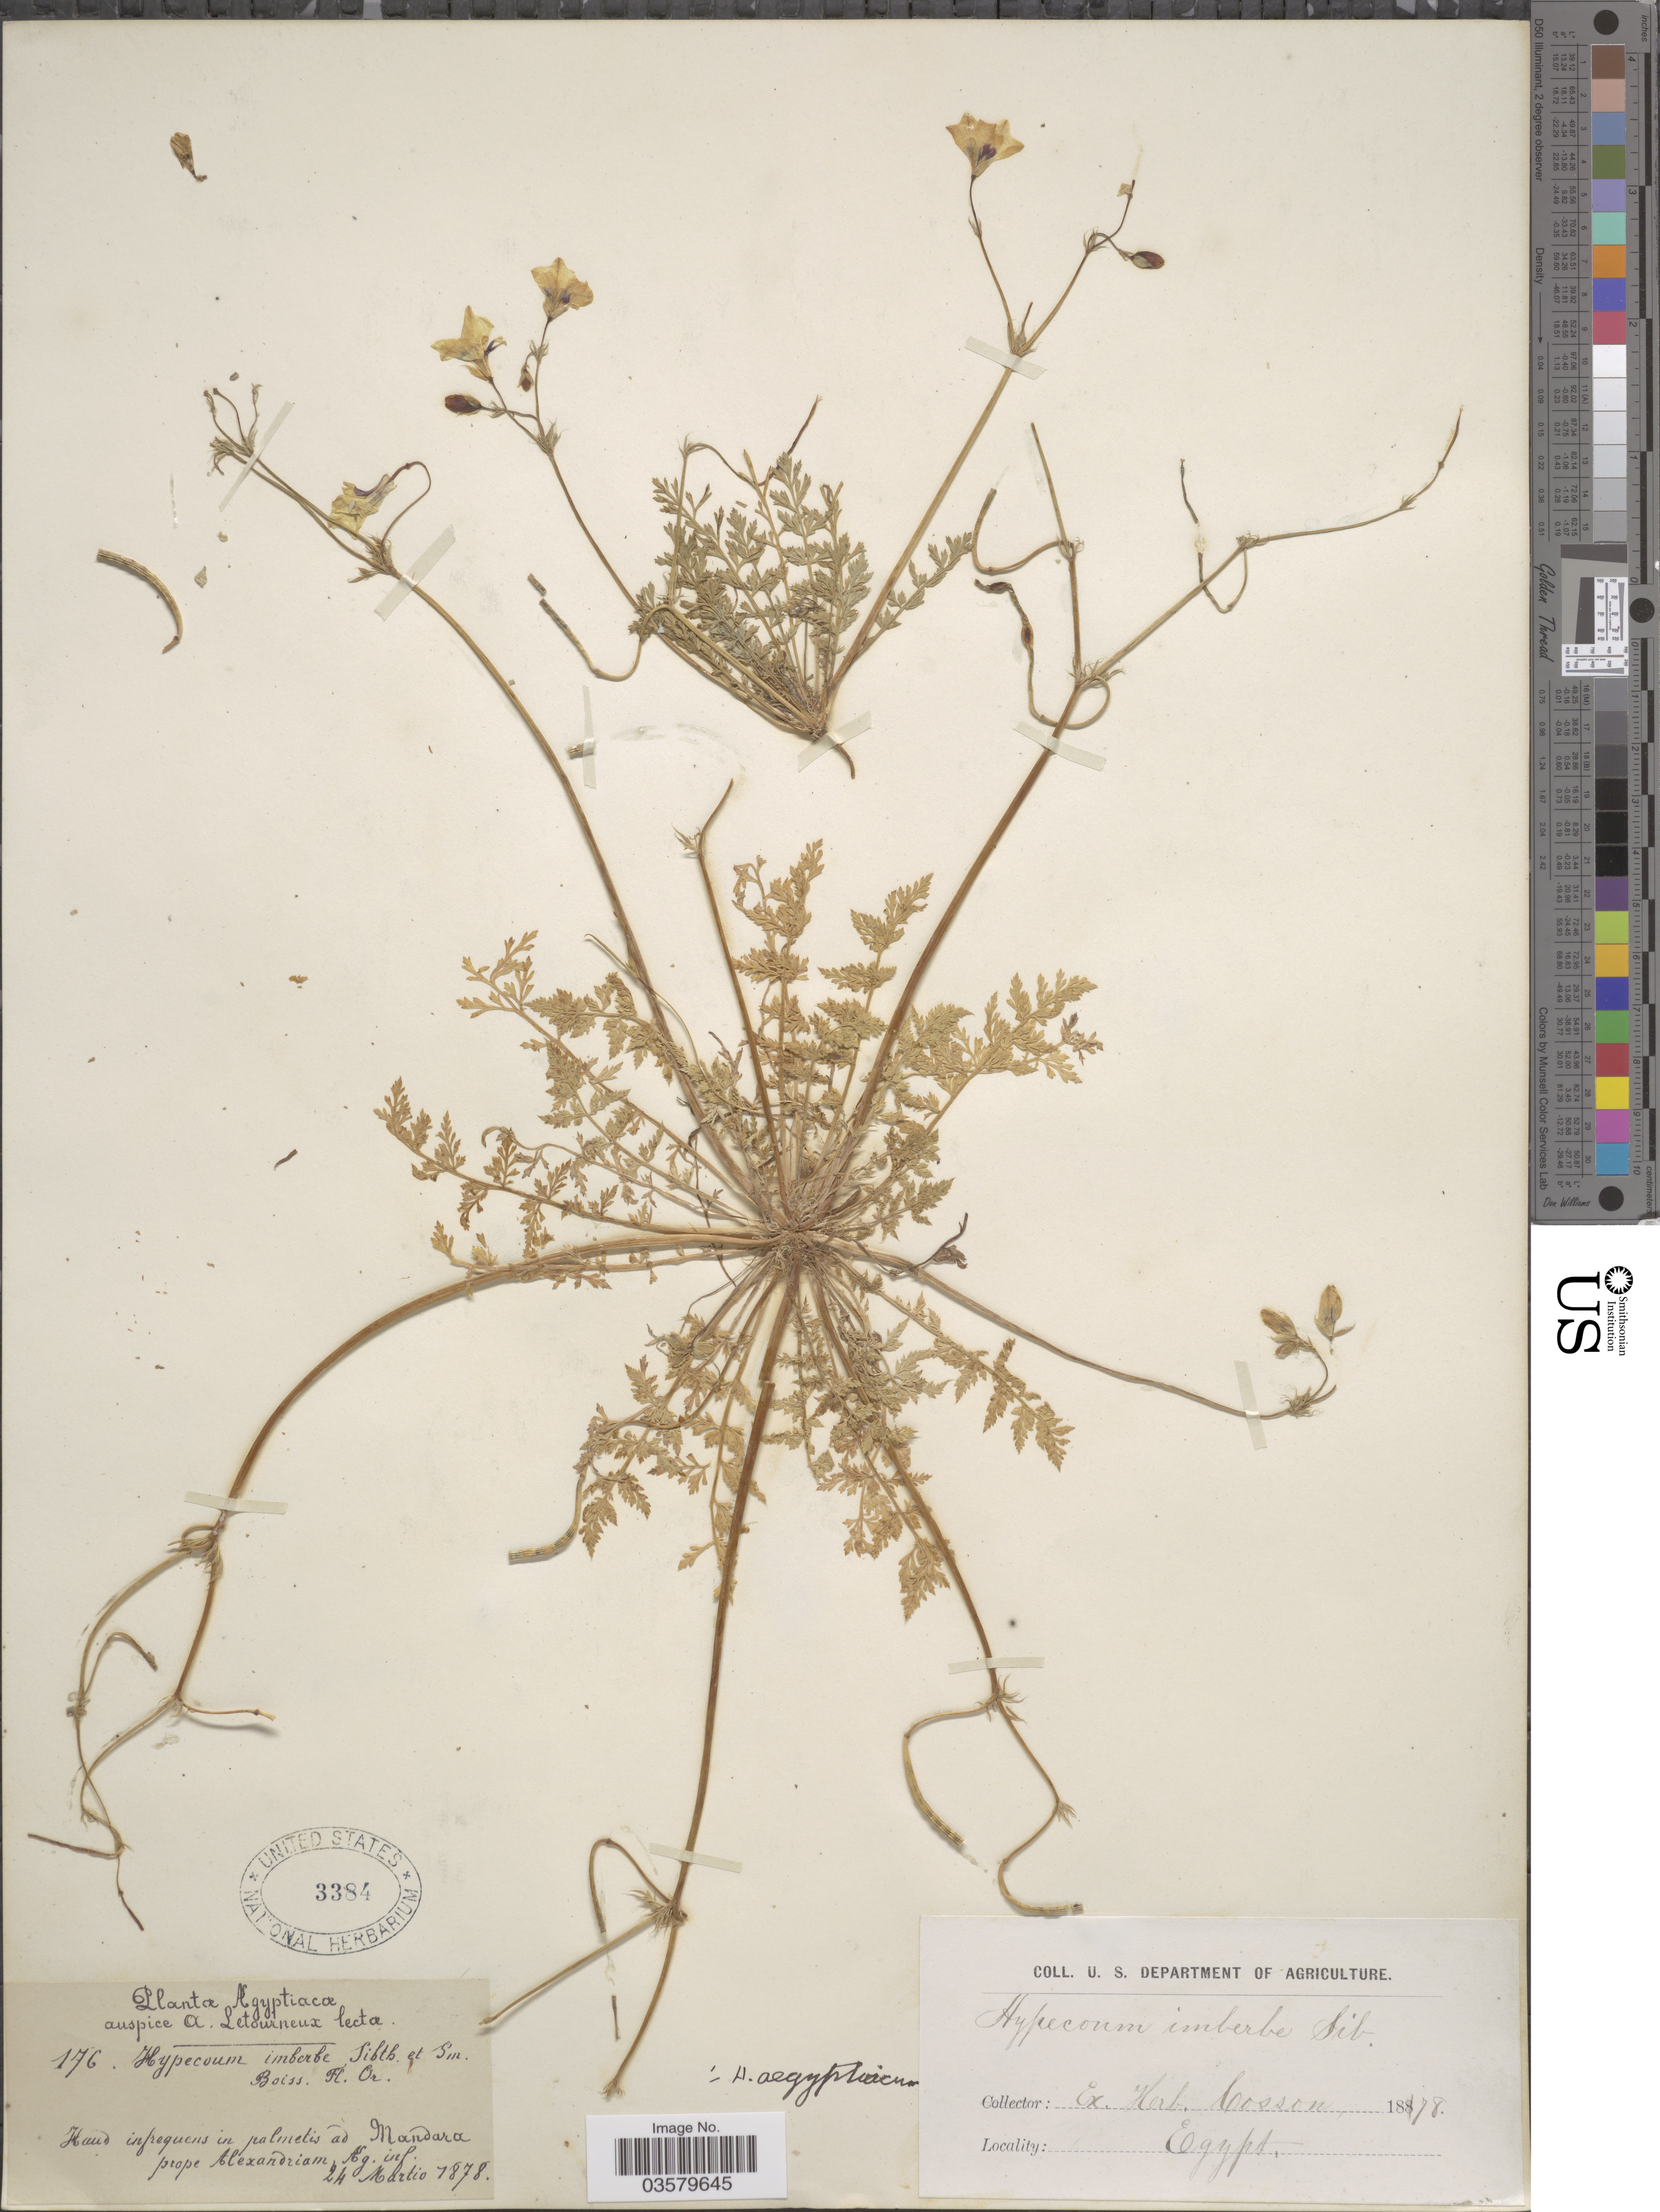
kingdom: Plantae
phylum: Tracheophyta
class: Magnoliopsida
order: Ranunculales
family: Papaveraceae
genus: Hypecoum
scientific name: Hypecoum imberbe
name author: Sm.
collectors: A. Letourneux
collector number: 176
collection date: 1878-03-24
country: Egypt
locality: Haud infrequens in palmetis ad Mandara prope Alexandriam, Ag. inf.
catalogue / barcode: US 3384